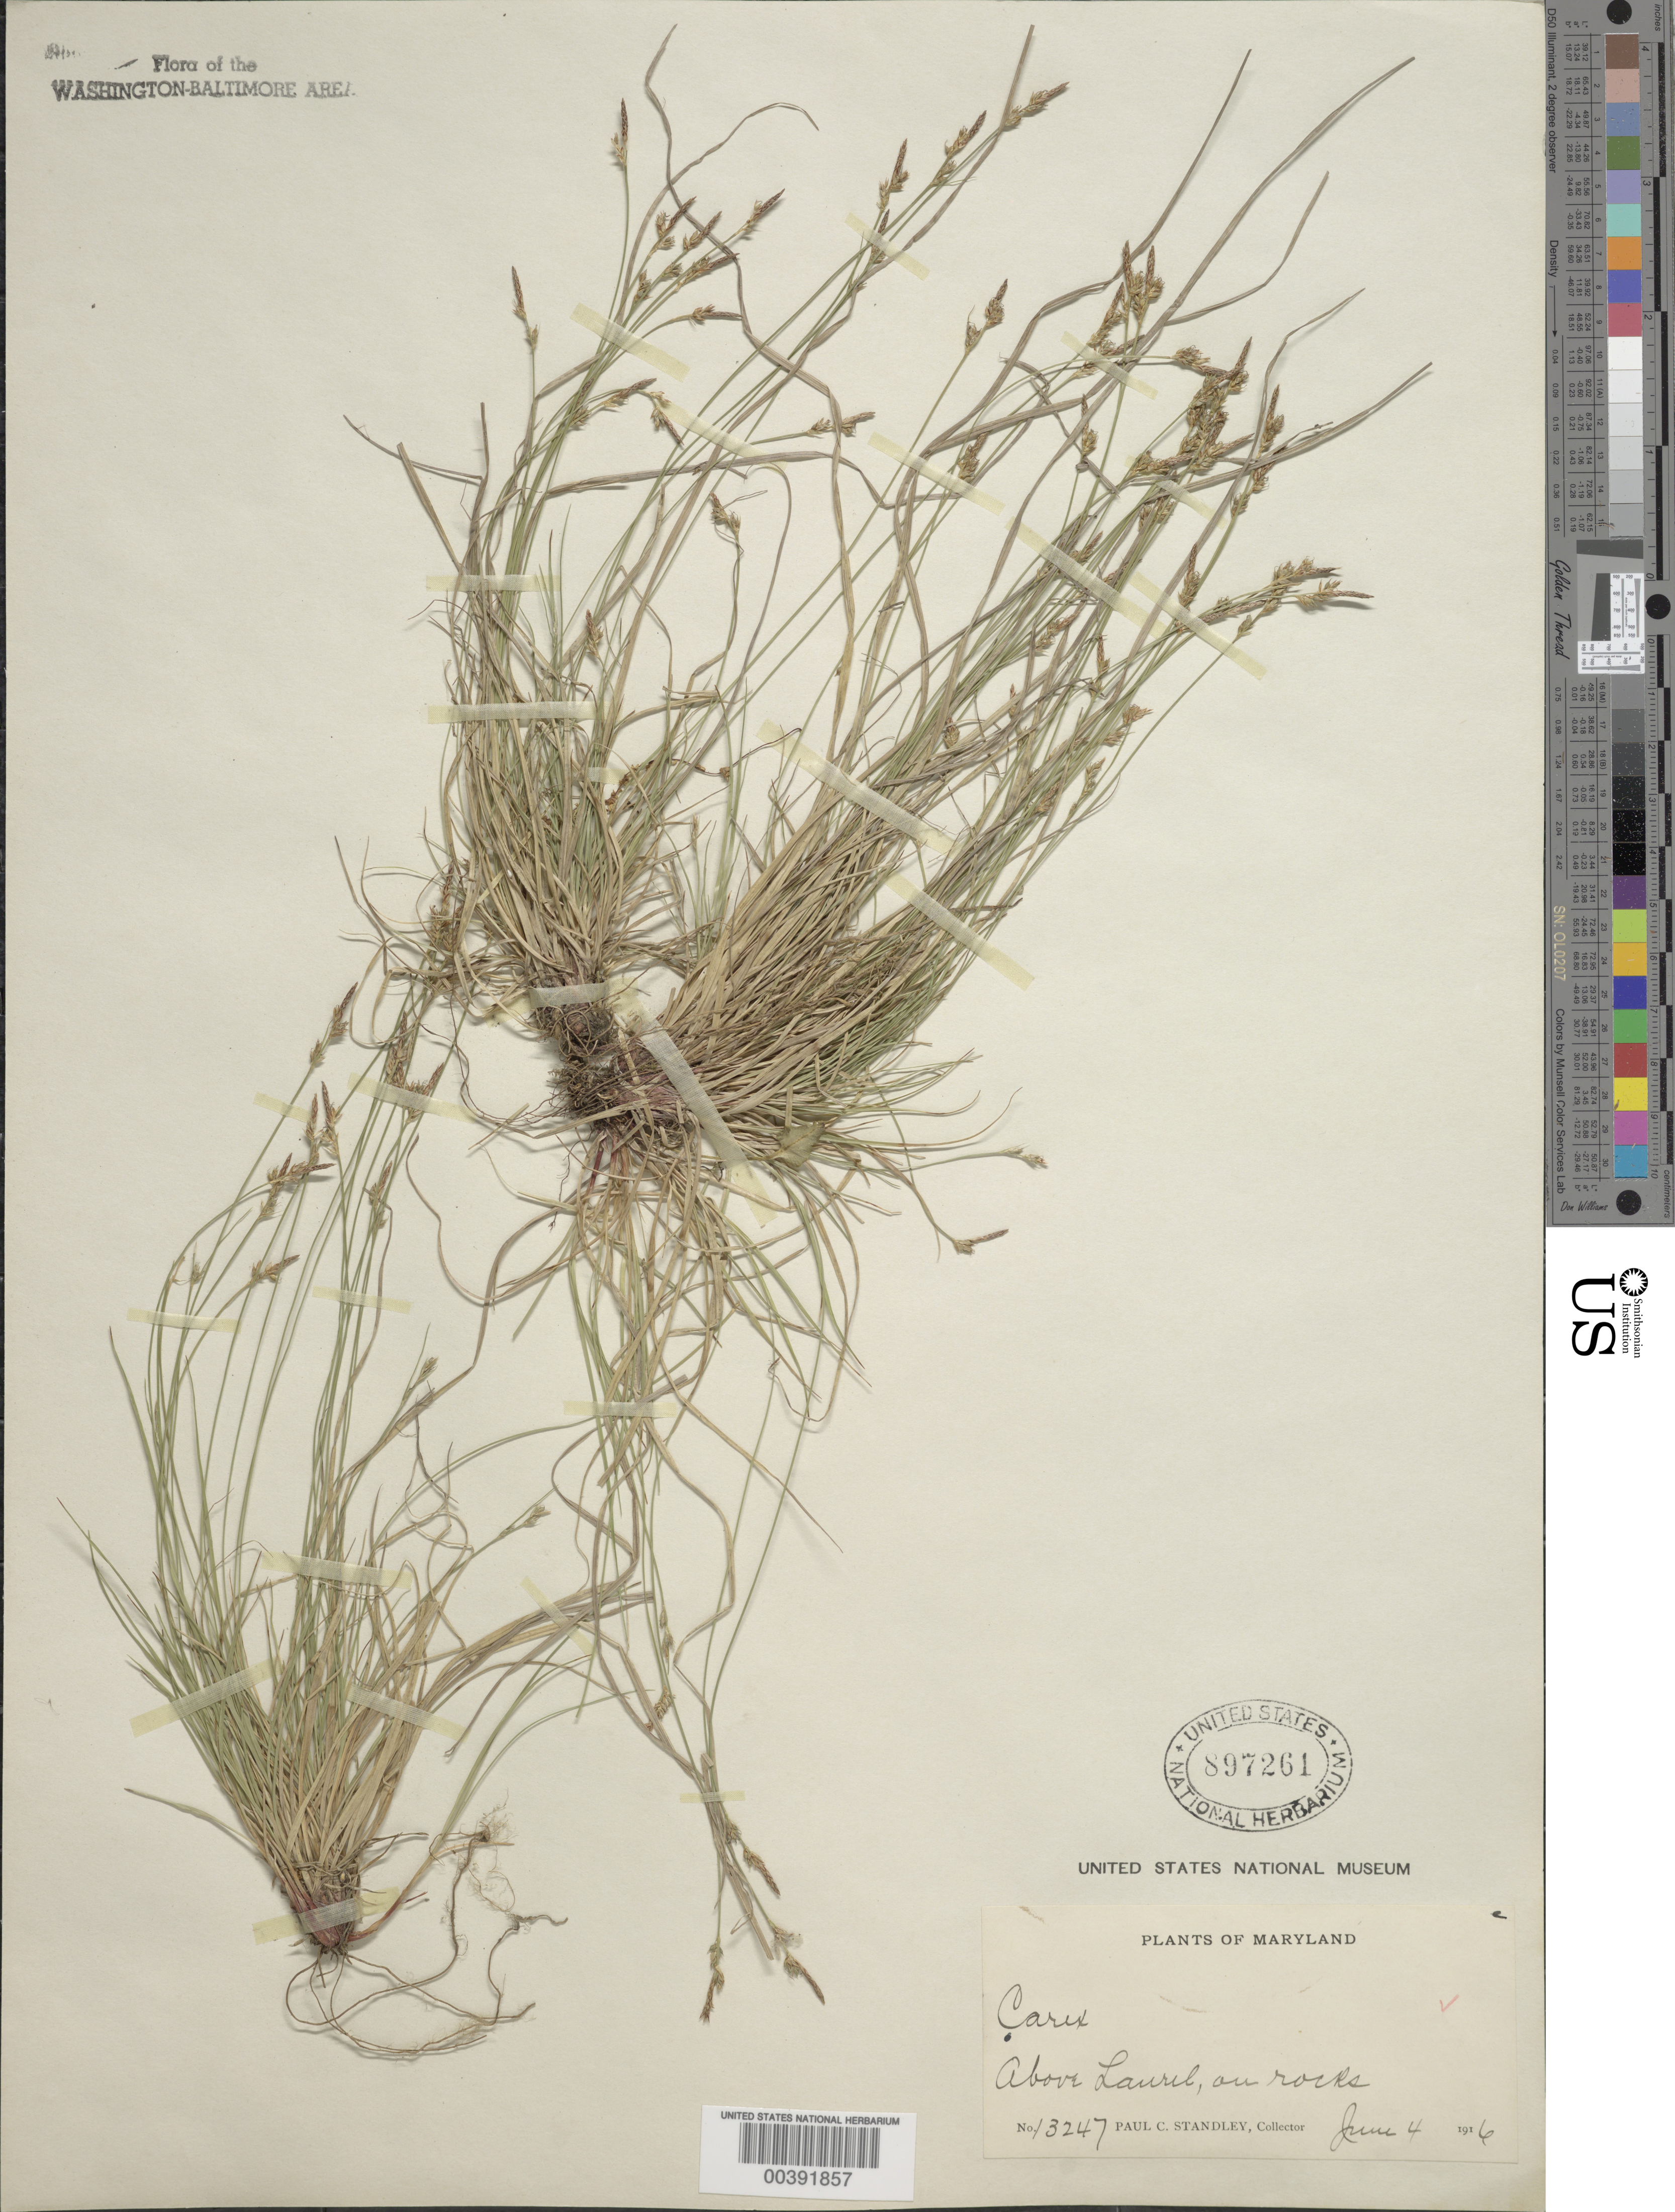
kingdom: Plantae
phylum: Tracheophyta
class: Liliopsida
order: Poales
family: Cyperaceae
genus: Carex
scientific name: Carex albicans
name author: Willd. ex Spreng.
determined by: Shetler, Stanwyn G., (US), NMNH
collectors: P. C. Standley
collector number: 13247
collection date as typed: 04 Jun 1916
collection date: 1916-06-04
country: United States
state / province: Maryland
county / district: Prince George's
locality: Above Laurel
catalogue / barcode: US 897261